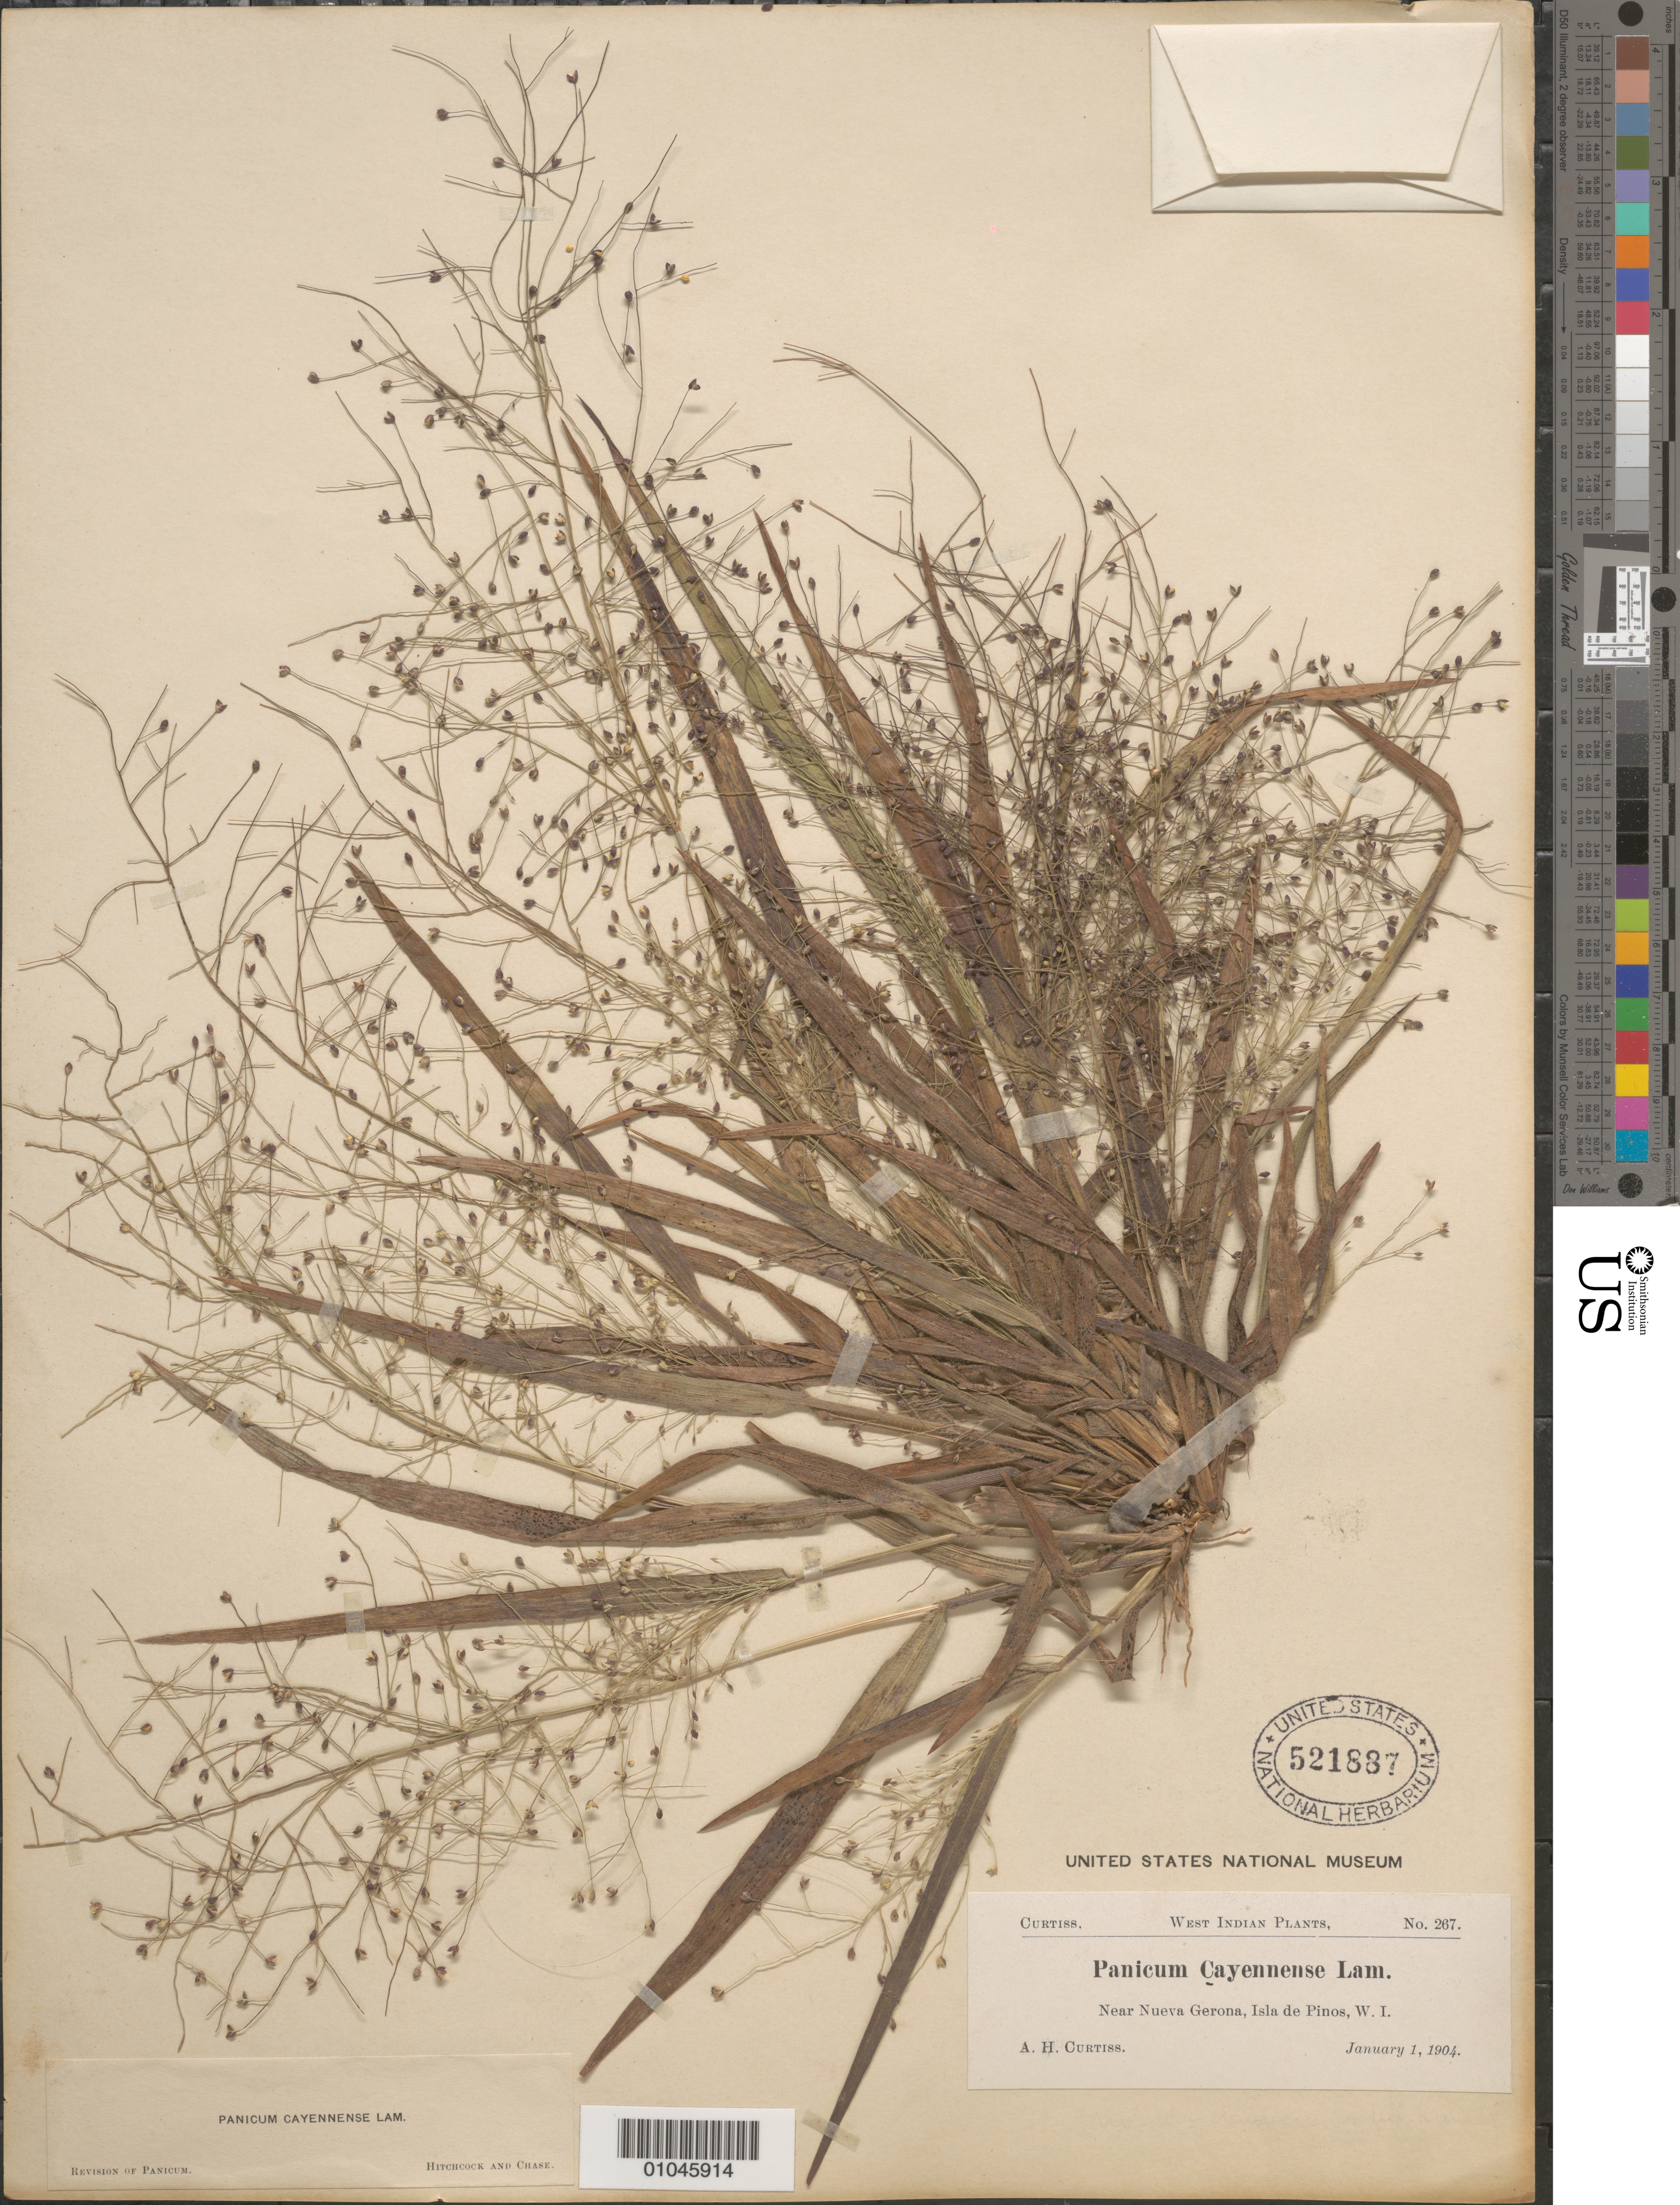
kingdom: Plantae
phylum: Tracheophyta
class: Liliopsida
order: Poales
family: Poaceae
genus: Panicum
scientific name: Panicum cayennense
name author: Lam.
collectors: A. H. Curtiss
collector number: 267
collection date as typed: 01 Jan 1904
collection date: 1904-01-01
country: Cuba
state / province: Isla de la Juventud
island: Isla de la Juventud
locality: [Isle of Pines], Near Nueva Gerona, Isle de Pinos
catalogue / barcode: US 521887